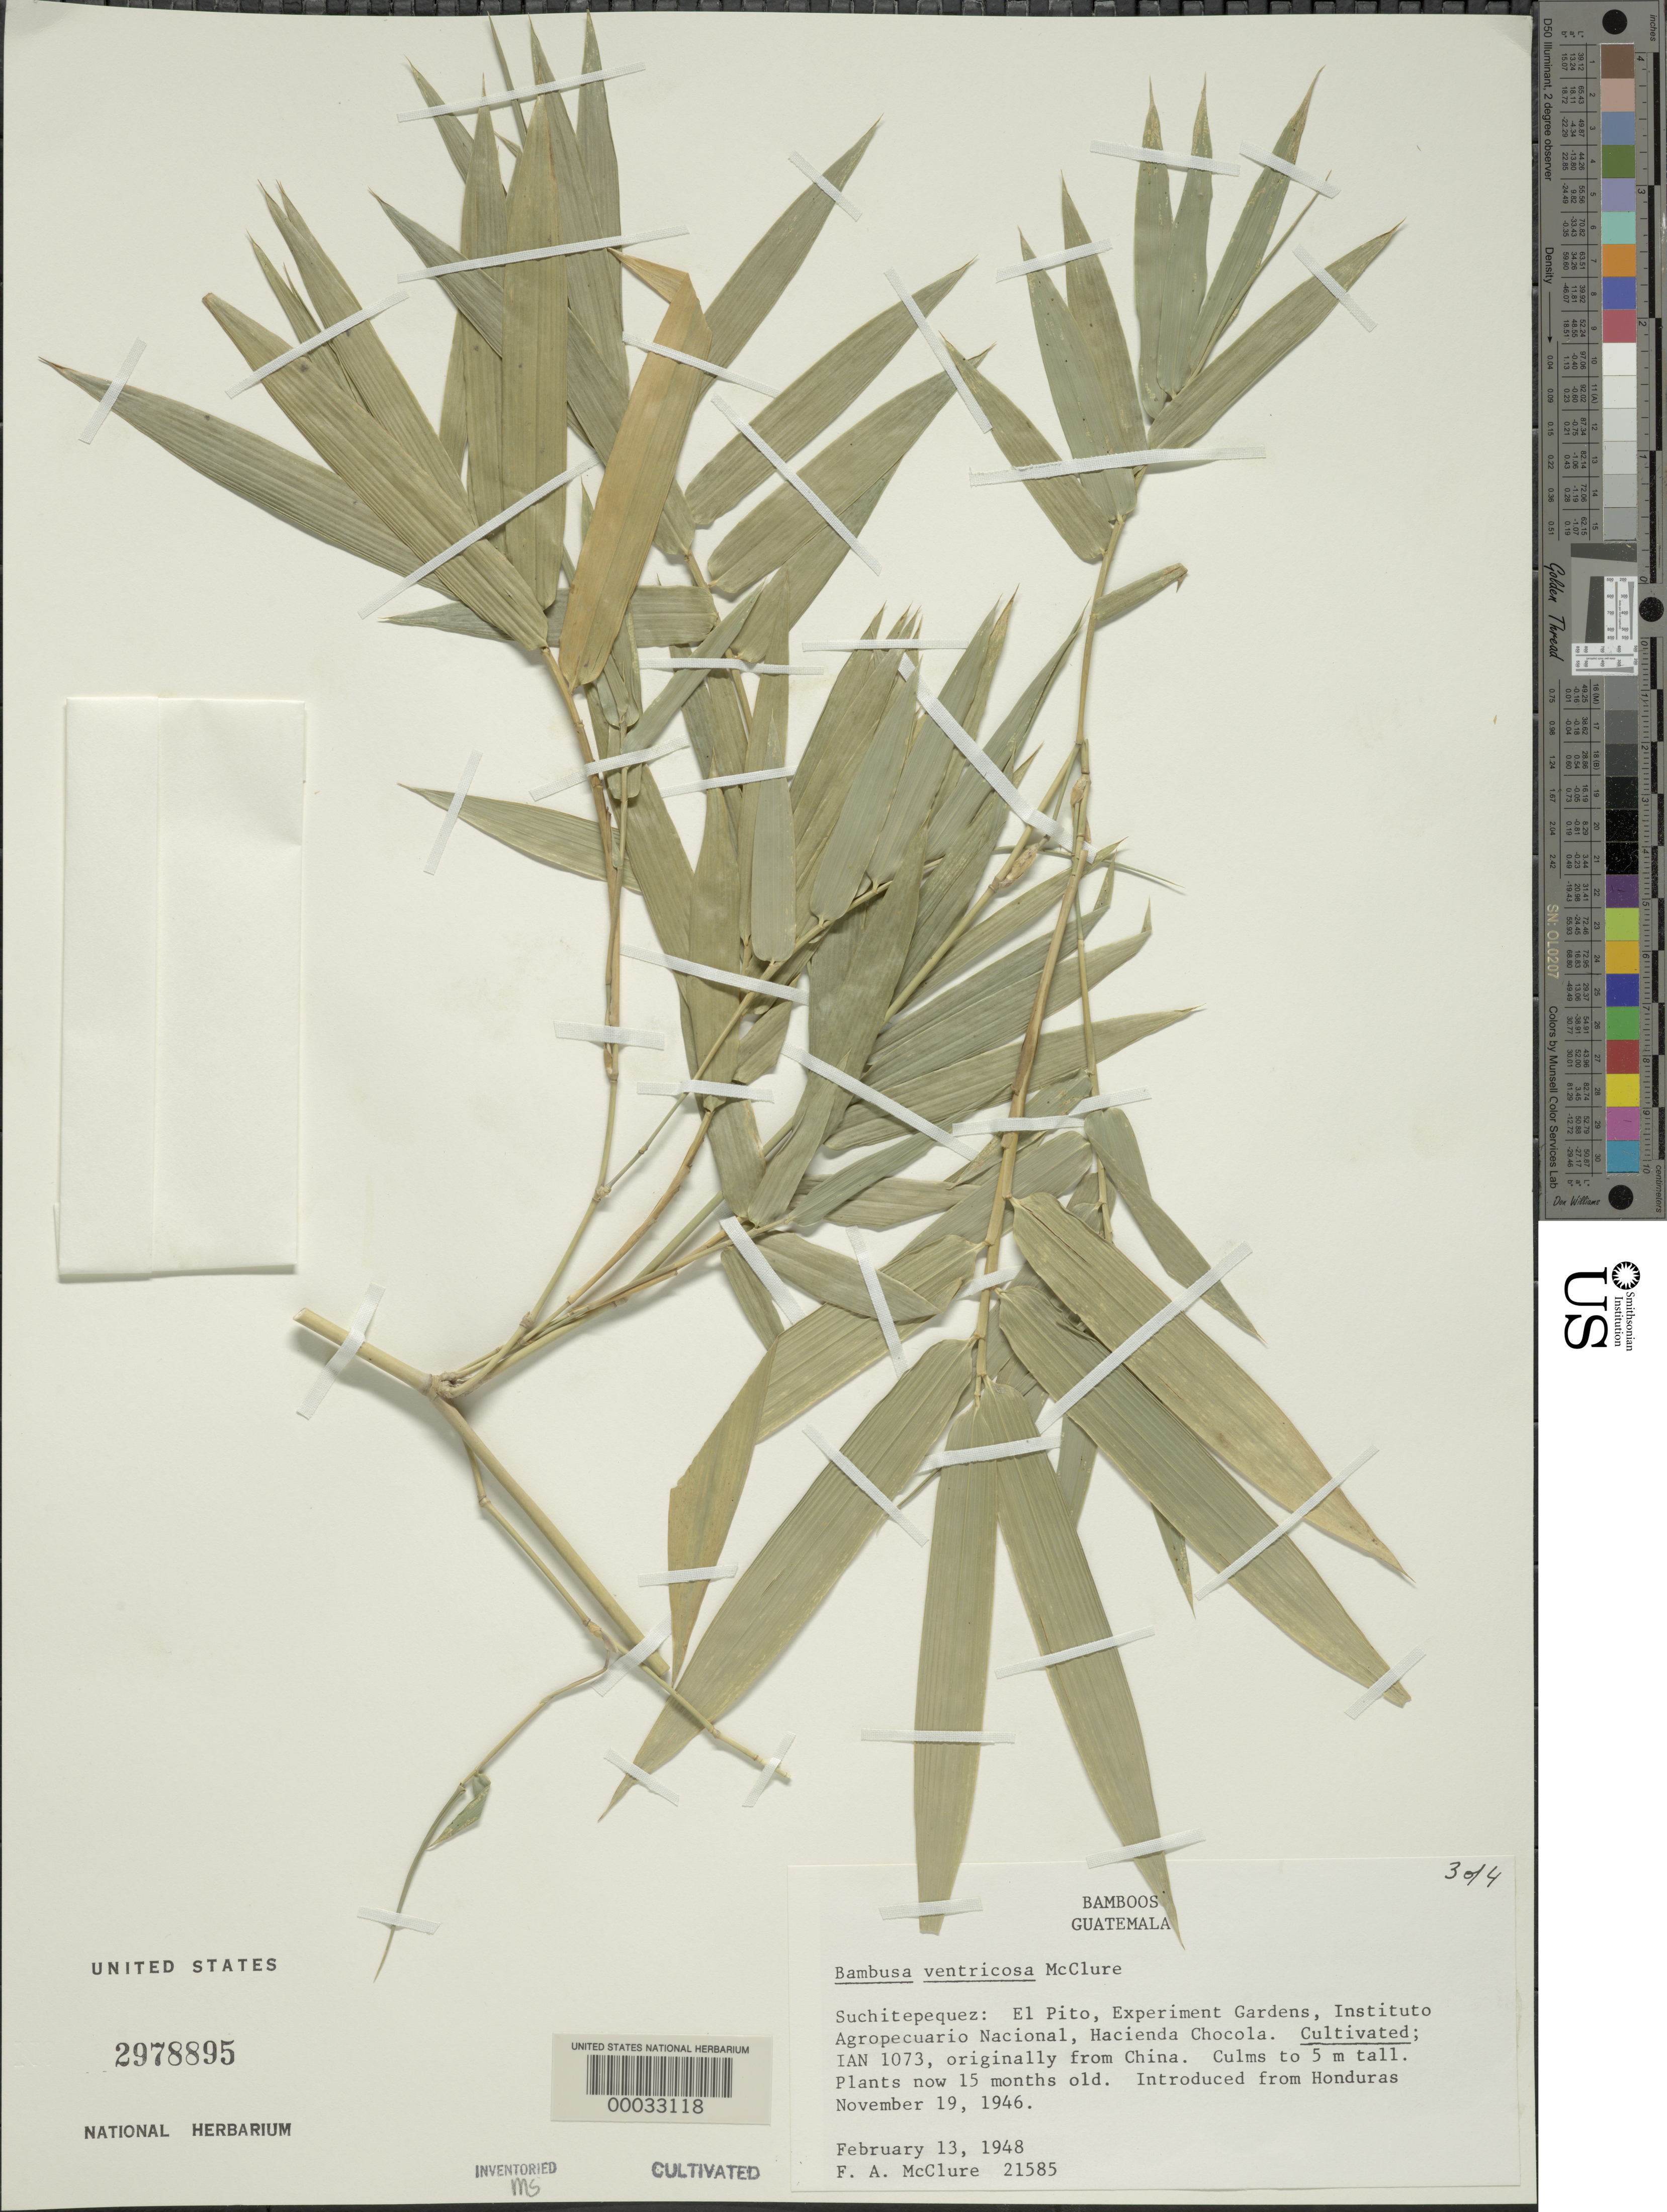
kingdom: Plantae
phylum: Tracheophyta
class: Liliopsida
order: Poales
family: Poaceae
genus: Bambusa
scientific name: Bambusa ventricosa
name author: McClure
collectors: F. A. McClure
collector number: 21585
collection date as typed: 13 Feb 1948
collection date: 1948-02-13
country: Guatemala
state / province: Suchitepéquez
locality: Experimental garden - El Pito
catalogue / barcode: US 2978895